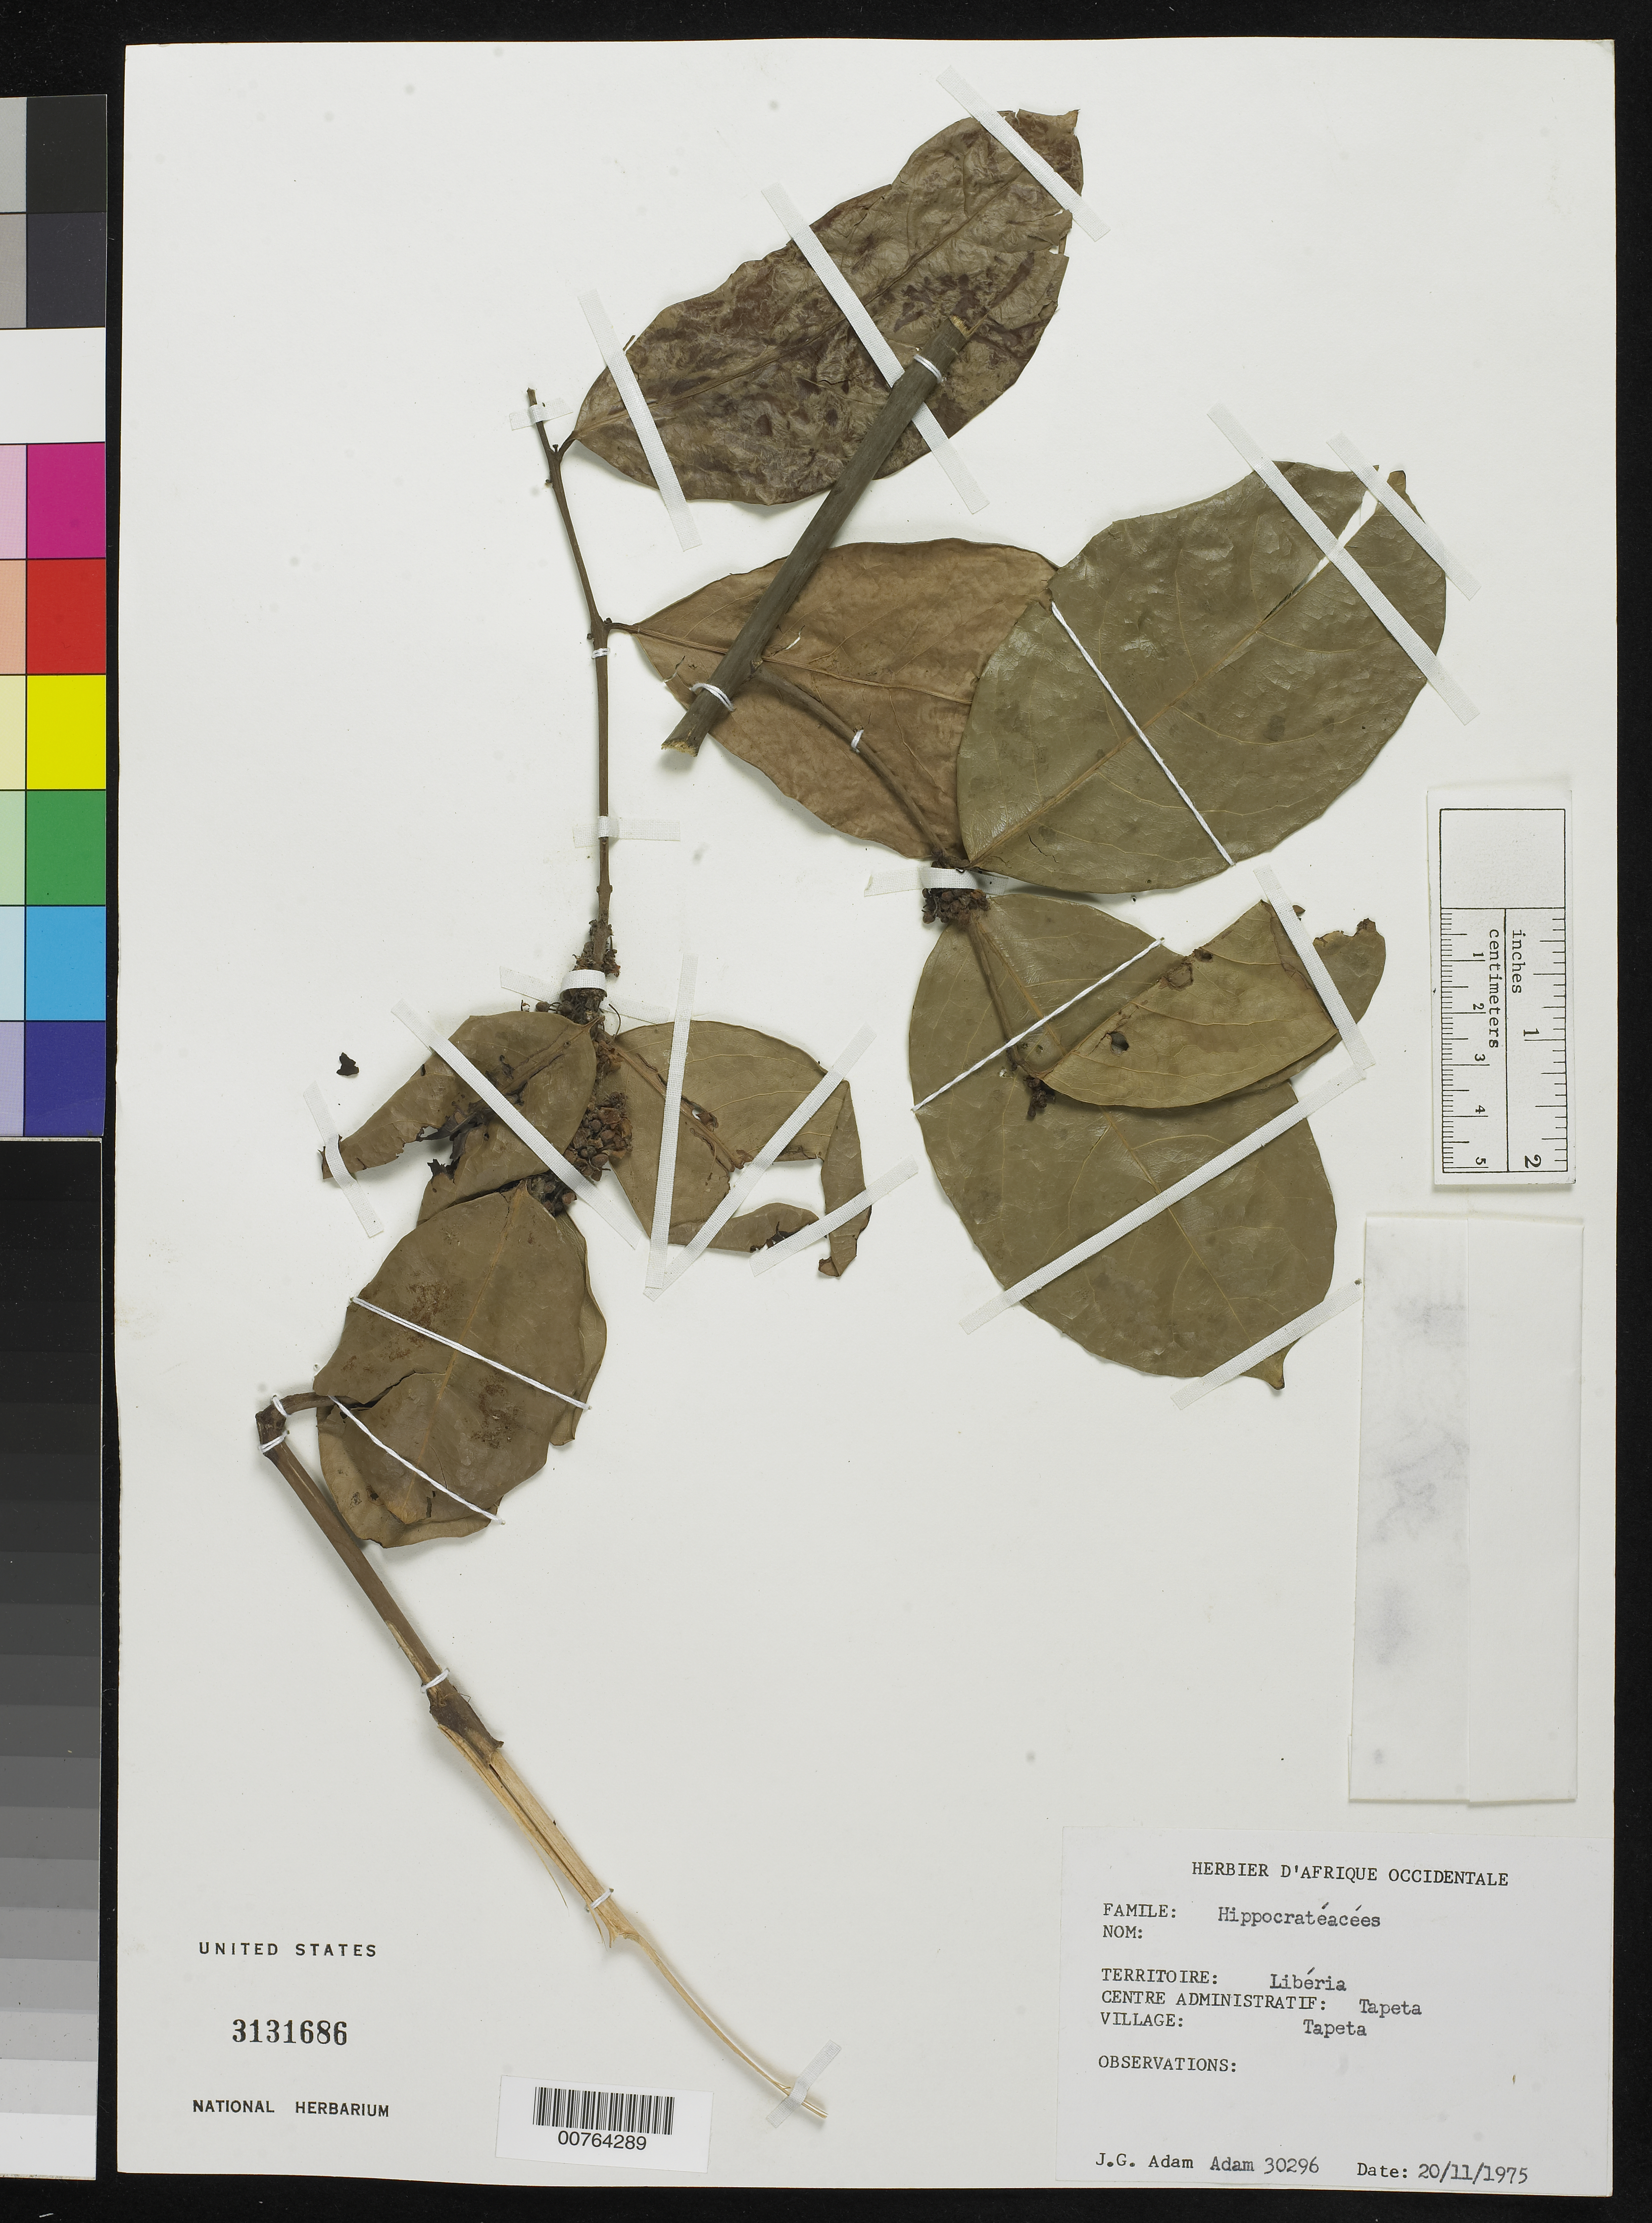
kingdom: Plantae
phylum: Tracheophyta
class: Magnoliopsida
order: Celastrales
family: Celastraceae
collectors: J. Adam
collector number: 30296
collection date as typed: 20 Nov 1975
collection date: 1975-11-20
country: Liberia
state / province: Nimba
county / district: Tapeta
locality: Tapeta Village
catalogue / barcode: US 3131686